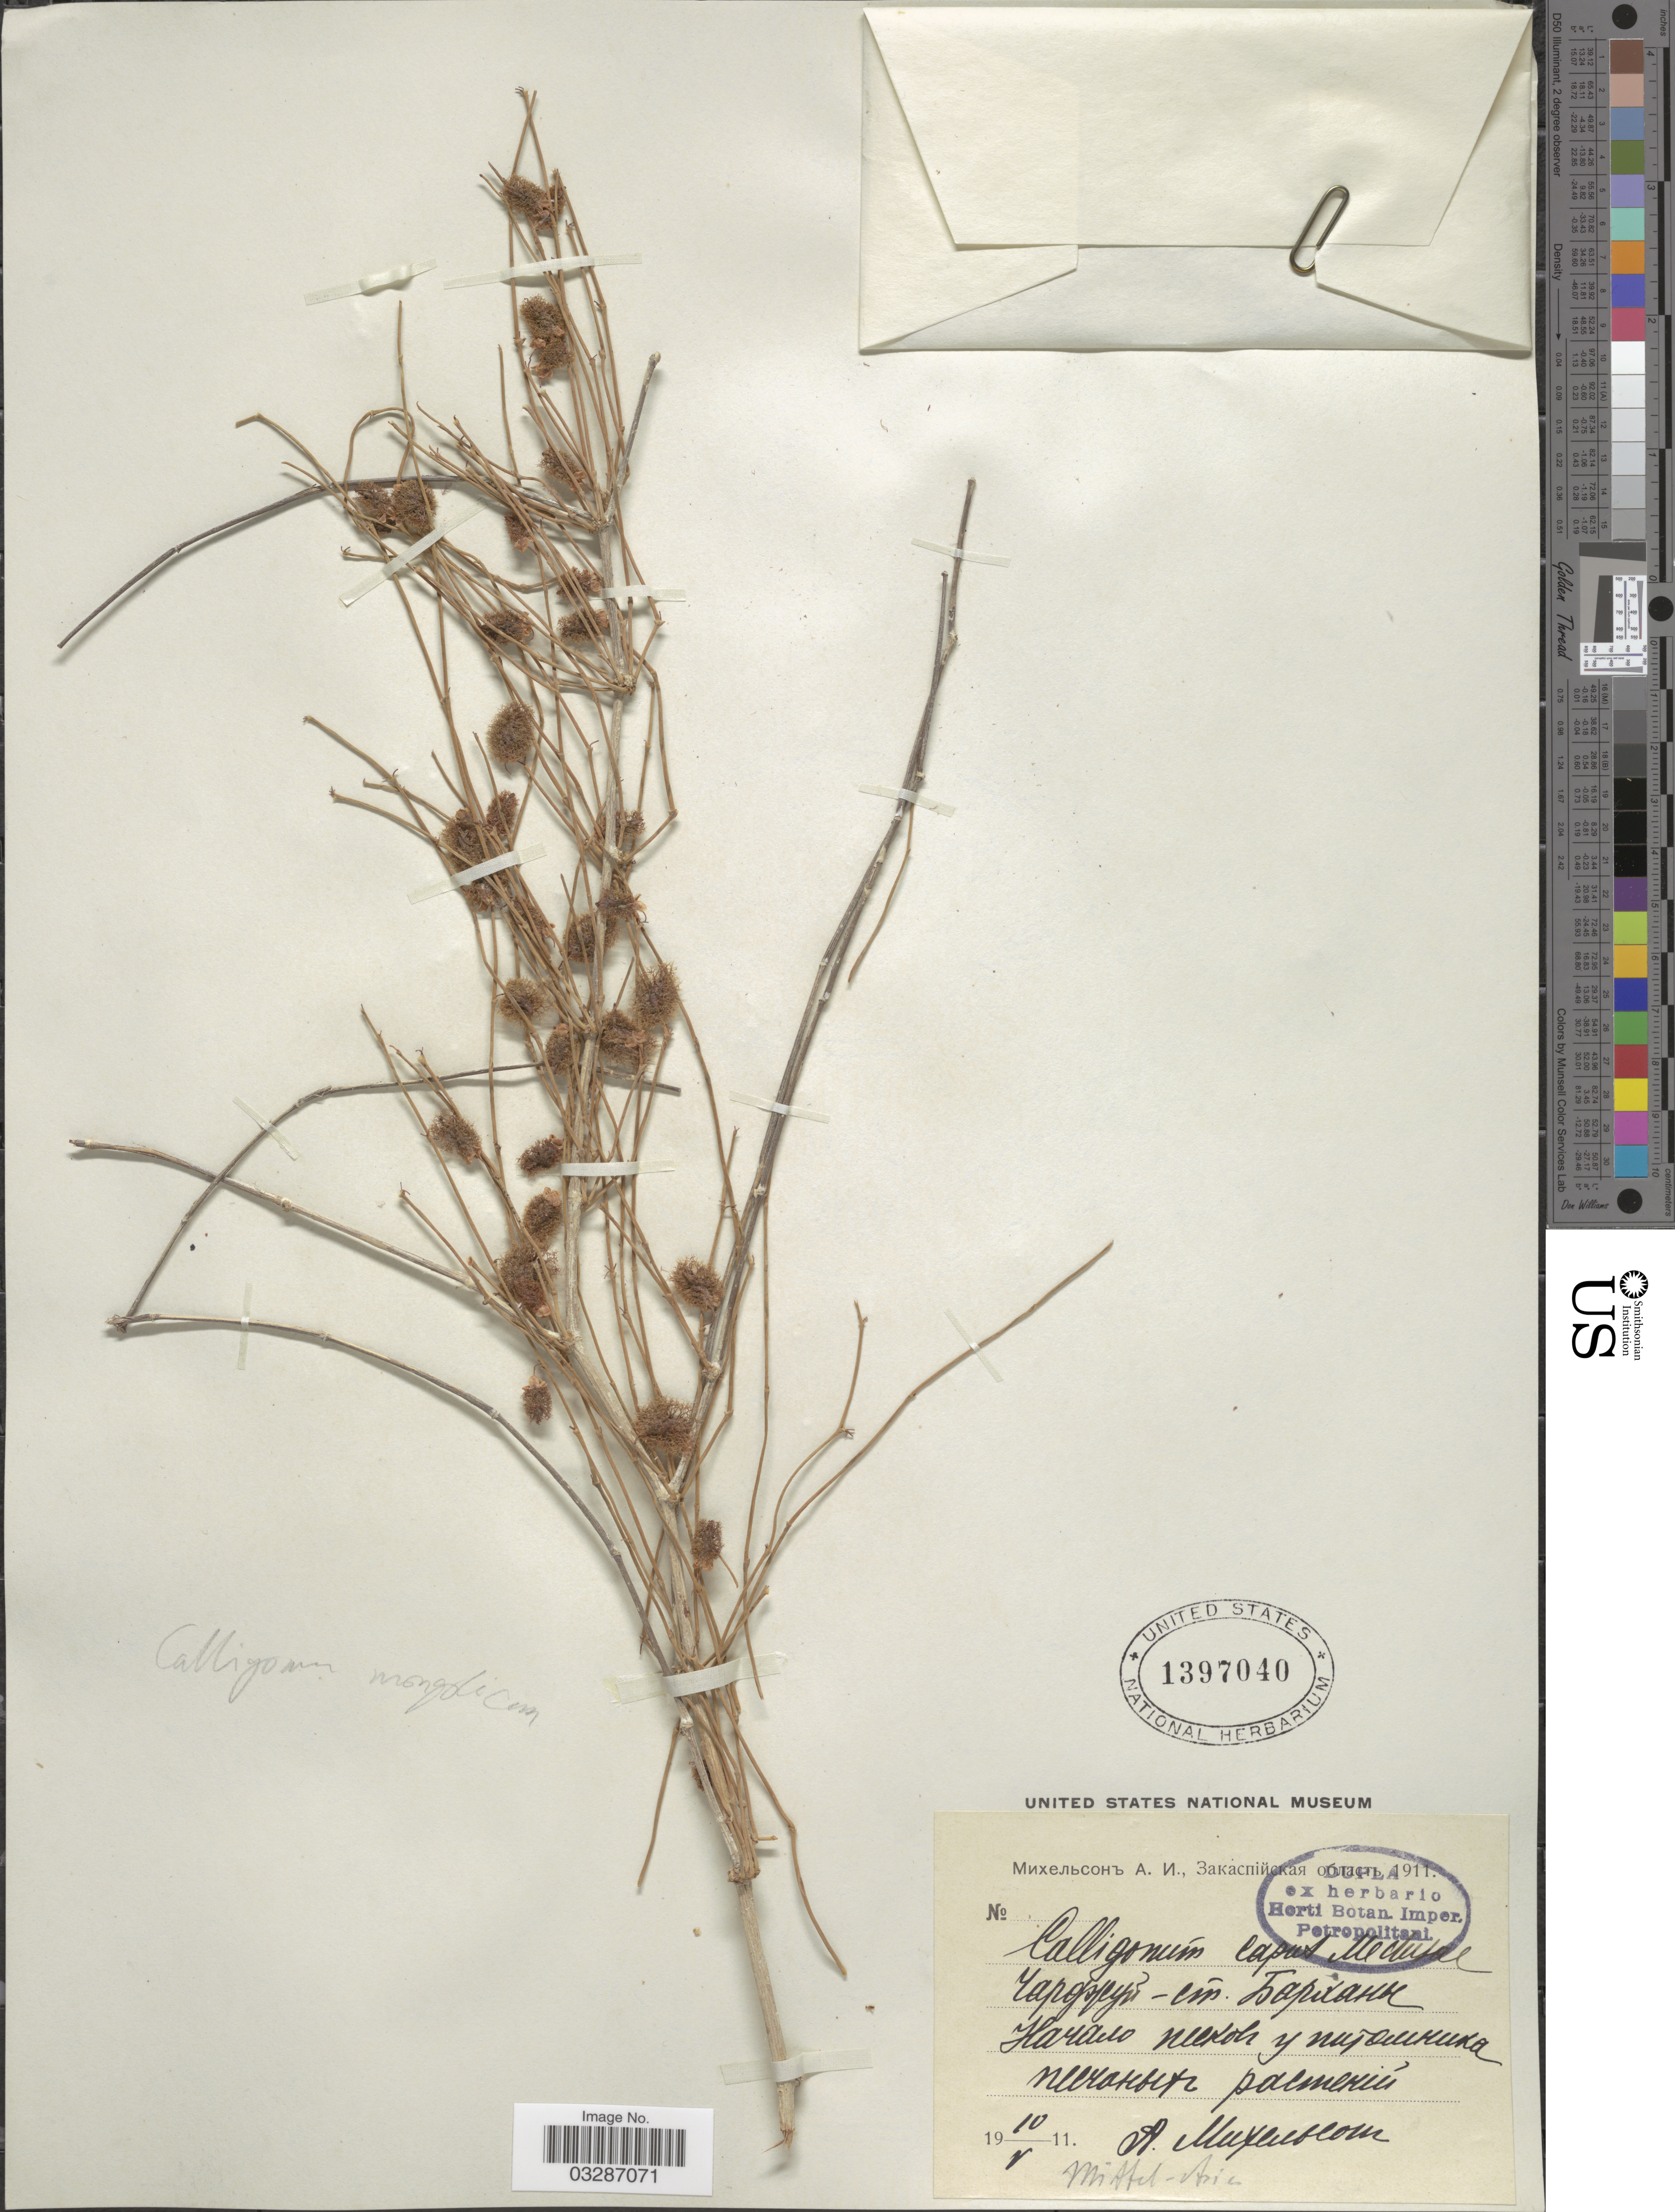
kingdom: Plantae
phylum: Tracheophyta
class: Magnoliopsida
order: Caryophyllales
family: Polygonaceae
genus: Calligonum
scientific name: Calligonum caput-medusae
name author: Schrenk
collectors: A. Mikhelson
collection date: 1911-05-10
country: Turkmenistan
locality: Rail Road Station Barkhany.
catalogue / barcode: US 1397040